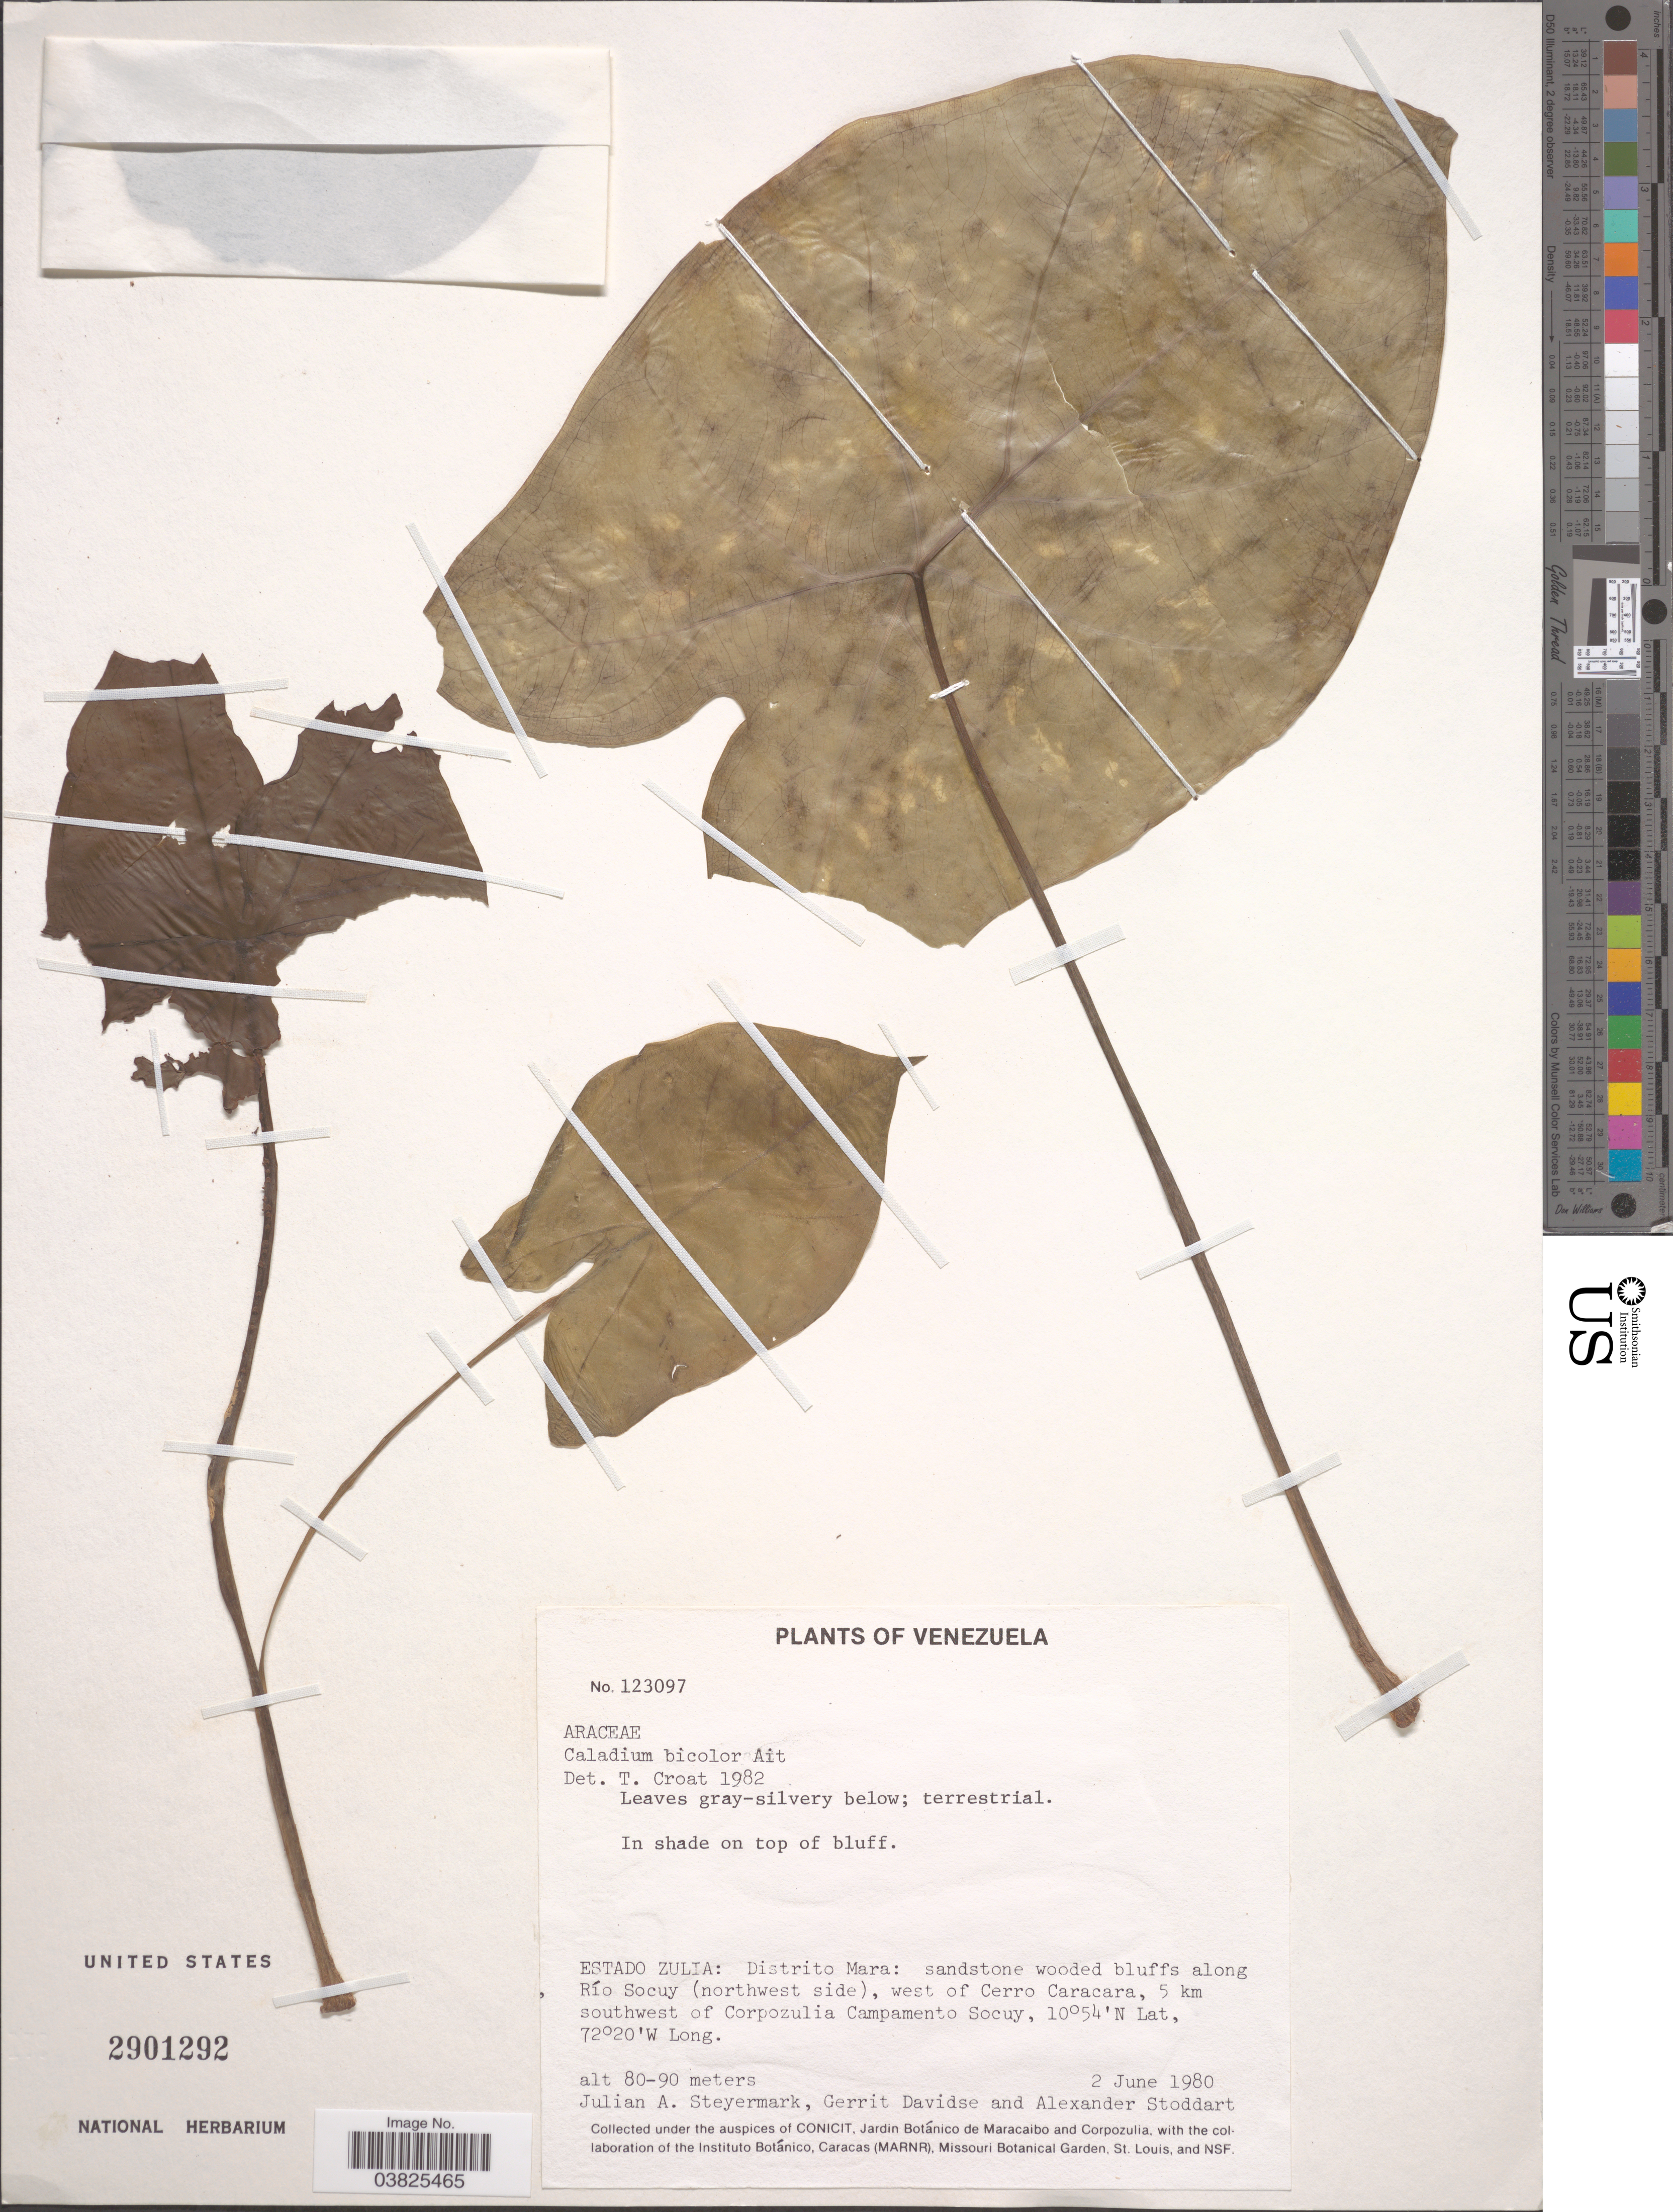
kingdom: Plantae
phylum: Tracheophyta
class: Liliopsida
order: Alismatales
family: Araceae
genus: Caladium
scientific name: Caladium bicolor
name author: (Aiton) Vent.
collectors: J. Steyermark, G. Davidse & A. Stoddart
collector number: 123097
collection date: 1980-06-02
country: Venezuela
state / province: Zulia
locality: Distrito Mara: along Río Socuy (northwest side), west of Cerro Caracara, 5 km southwest of Corpozulia Campamento Socuy.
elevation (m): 80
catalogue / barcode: US 2901292